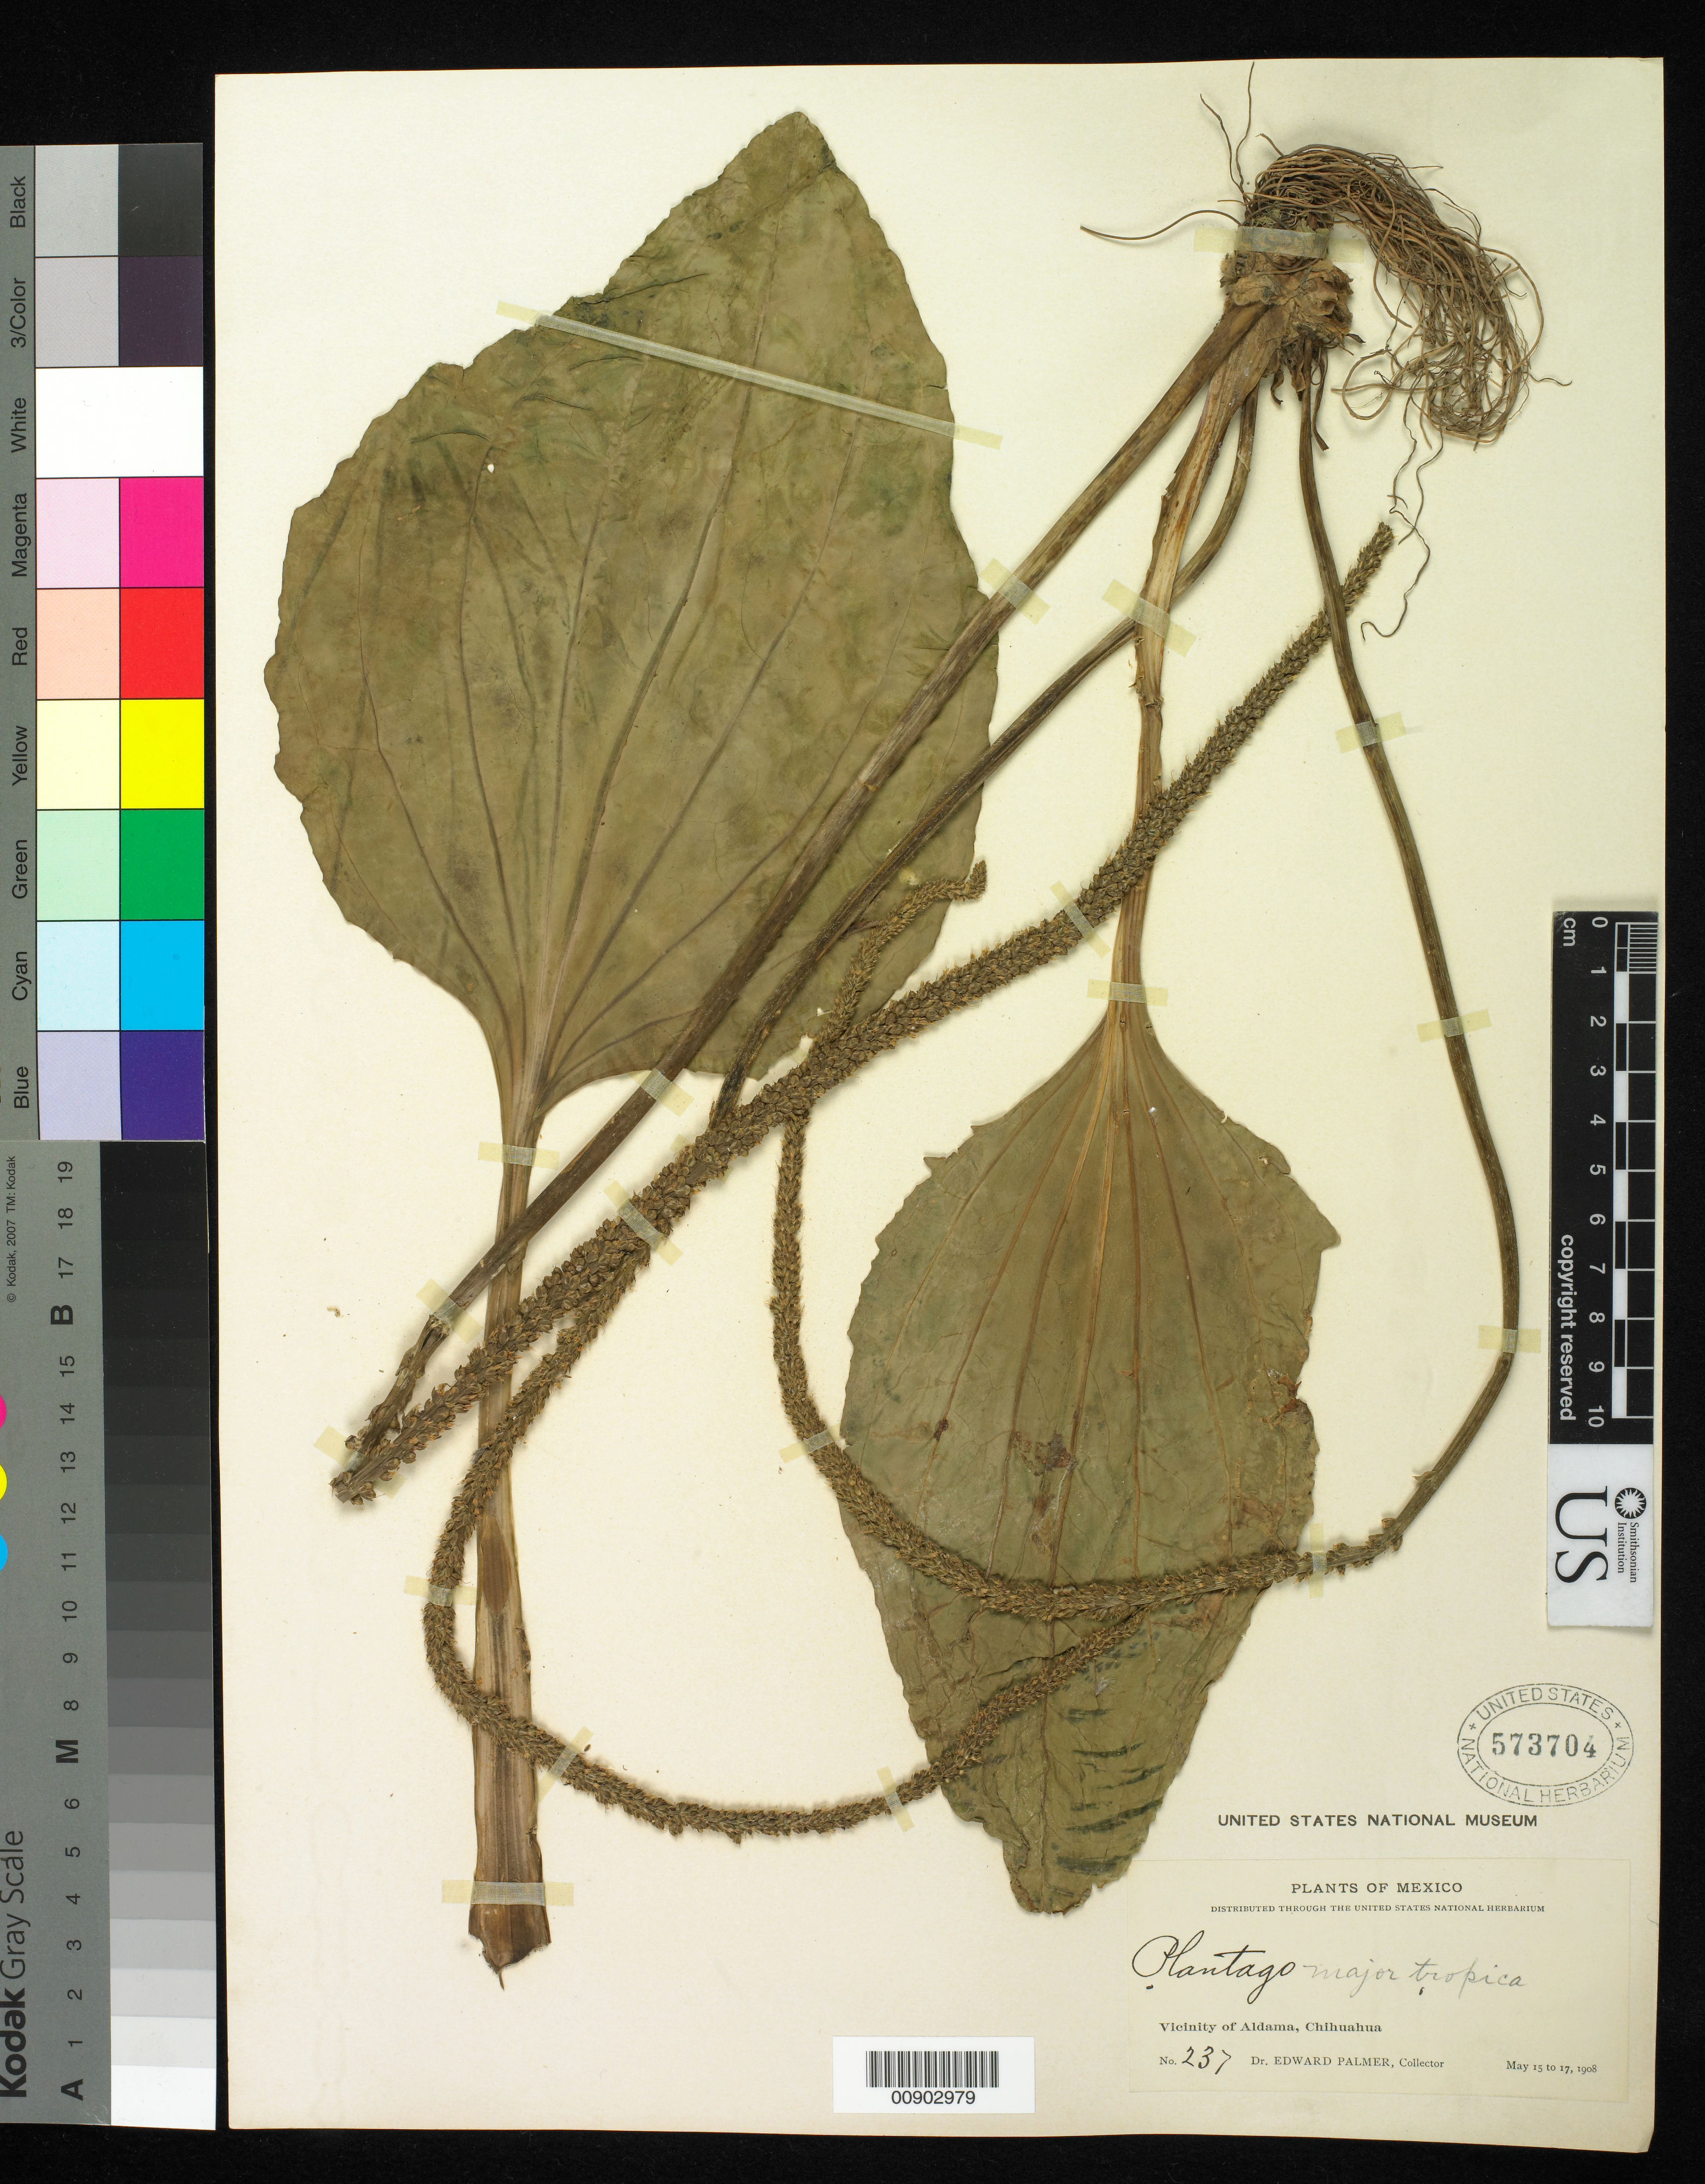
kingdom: Plantae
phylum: Tracheophyta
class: Magnoliopsida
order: Lamiales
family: Plantaginaceae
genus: Plantago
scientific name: Plantago major var. tropica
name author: L.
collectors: E. Palmer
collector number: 237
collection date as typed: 15 May 1908 to 17 May 1908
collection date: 1908-05-15/1908-05-17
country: Mexico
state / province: Chihuahua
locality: Vicinity of Aldama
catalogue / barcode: US 573704